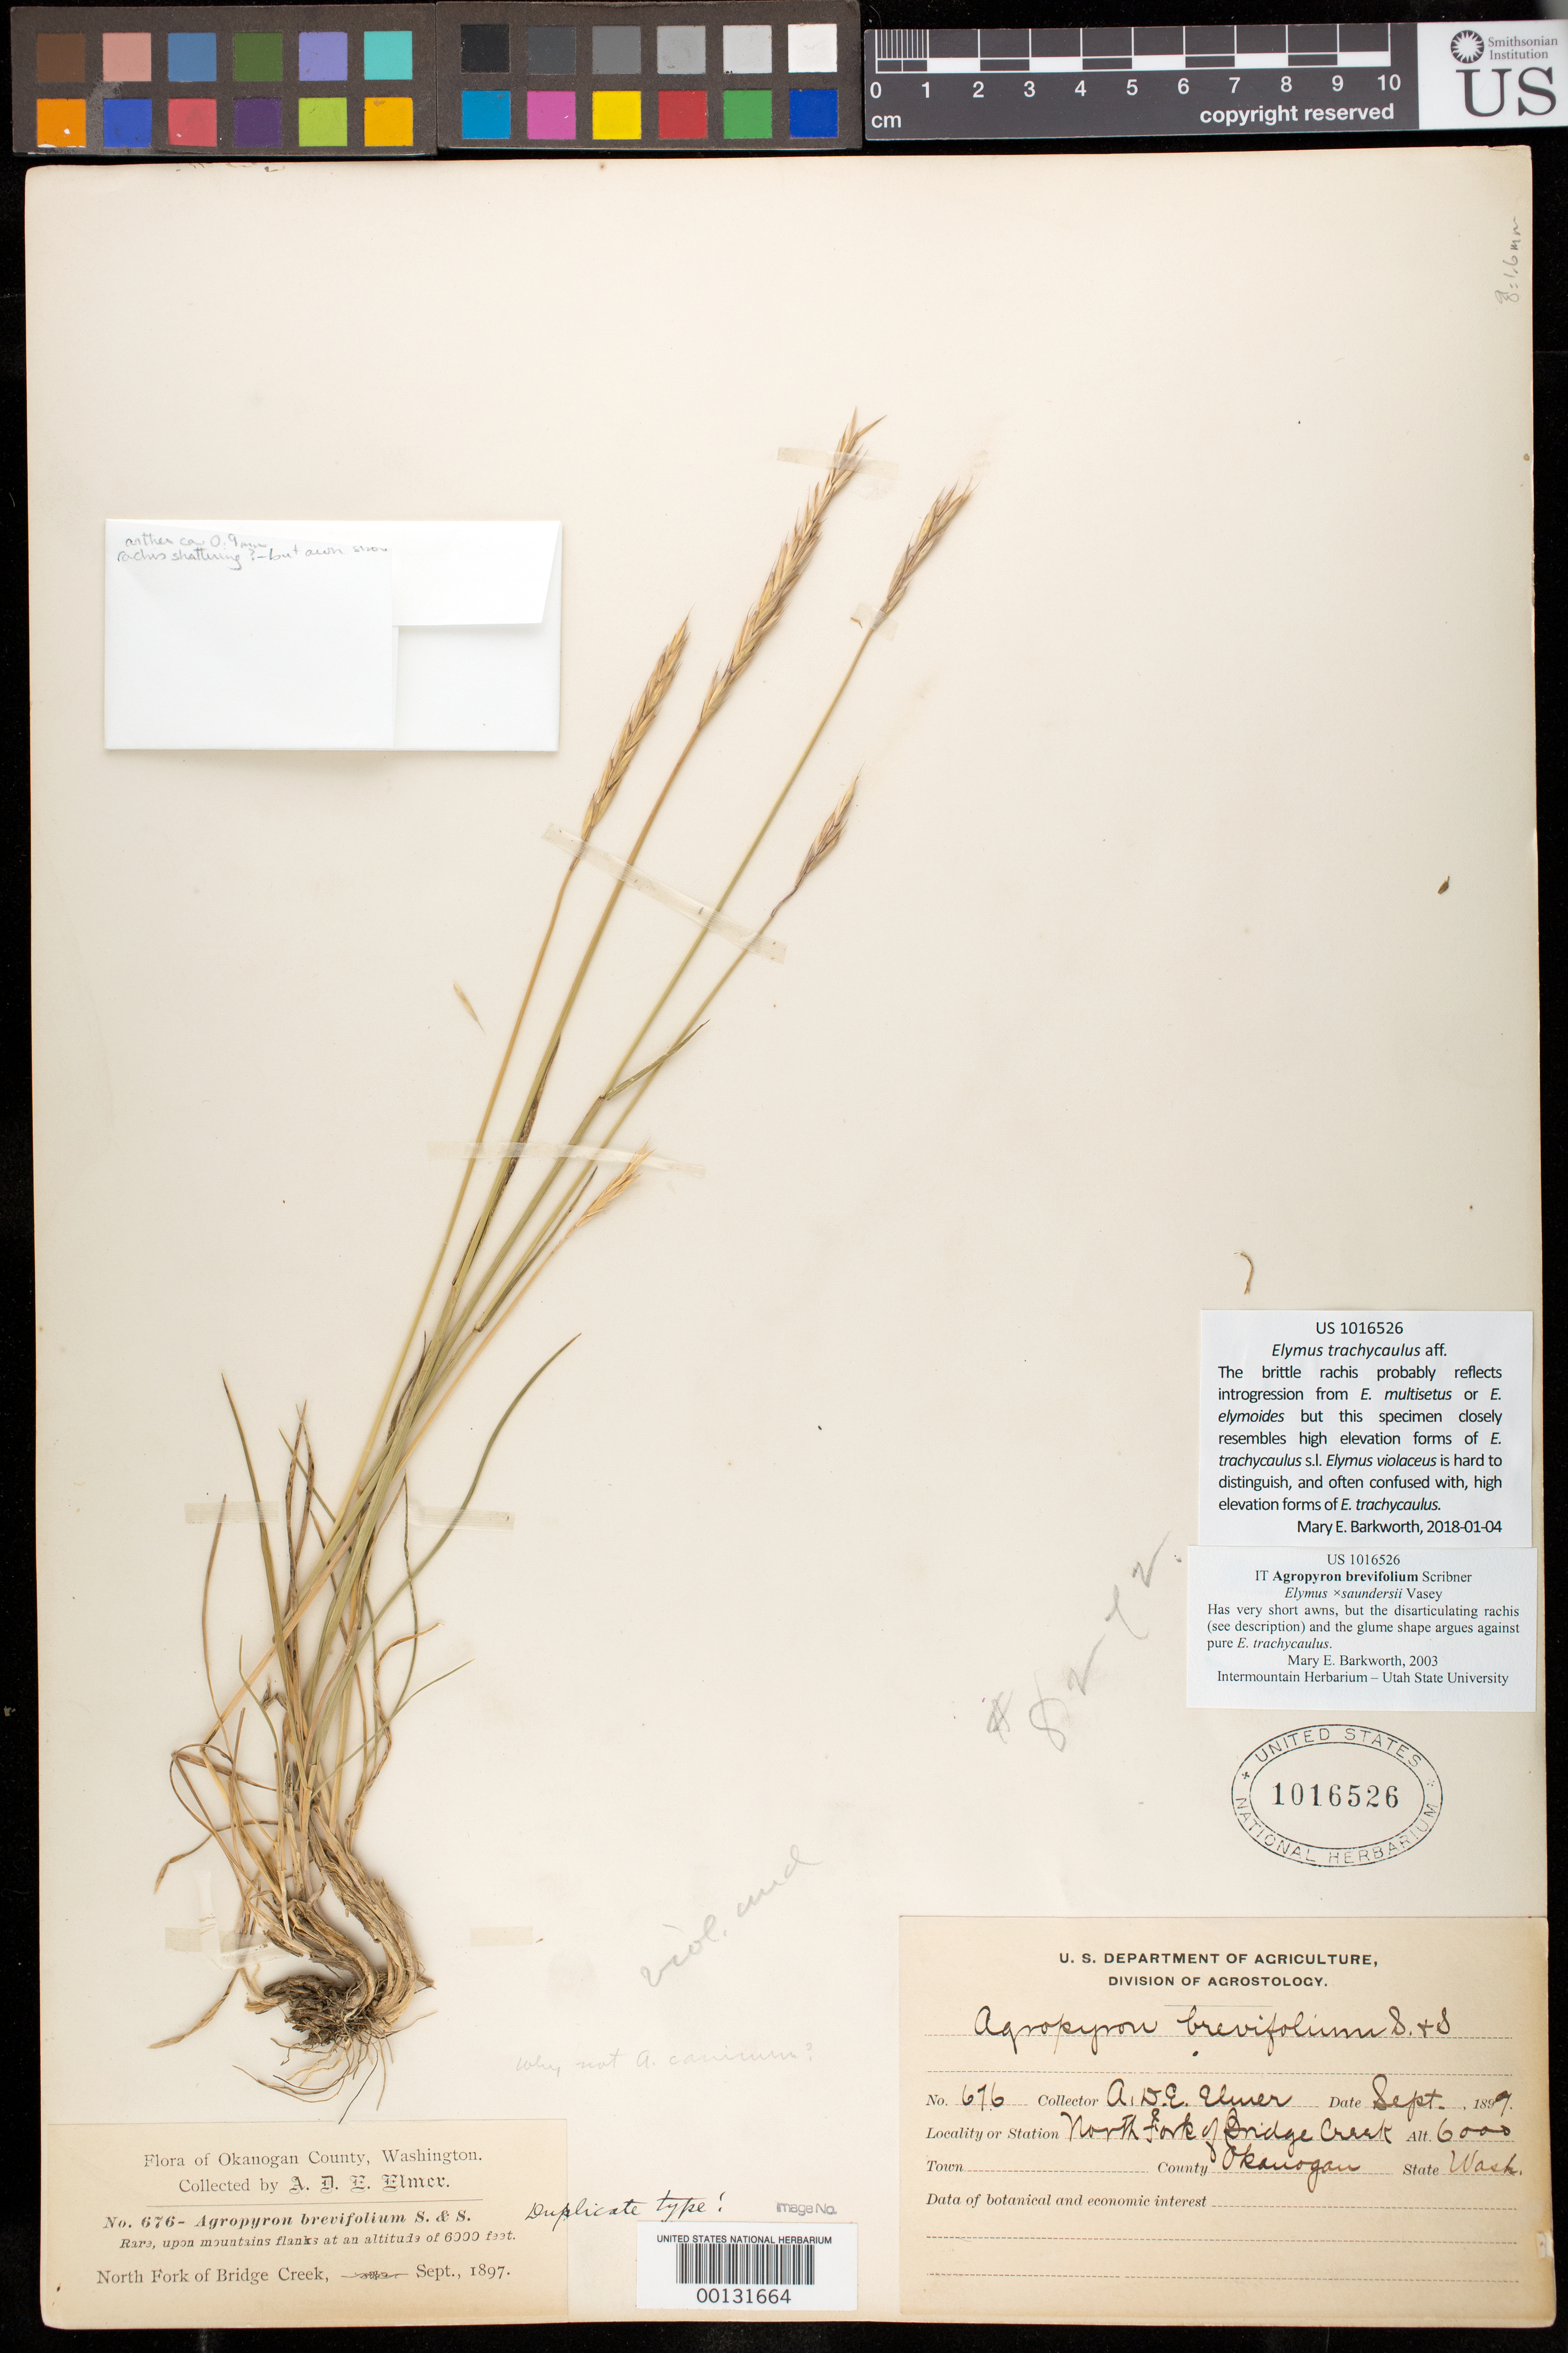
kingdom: Plantae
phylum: Tracheophyta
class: Liliopsida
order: Poales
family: Poaceae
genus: Agropyron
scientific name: Agropyron brevifolium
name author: Scribn.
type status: Isotype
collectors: A. D. E. Elmer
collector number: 676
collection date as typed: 10 Sep 1897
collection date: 1897-09-10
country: United States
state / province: Washington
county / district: Okanogan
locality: North Fork Bridge Creek; alt. 5000 ft.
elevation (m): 1524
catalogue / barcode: US 1016526